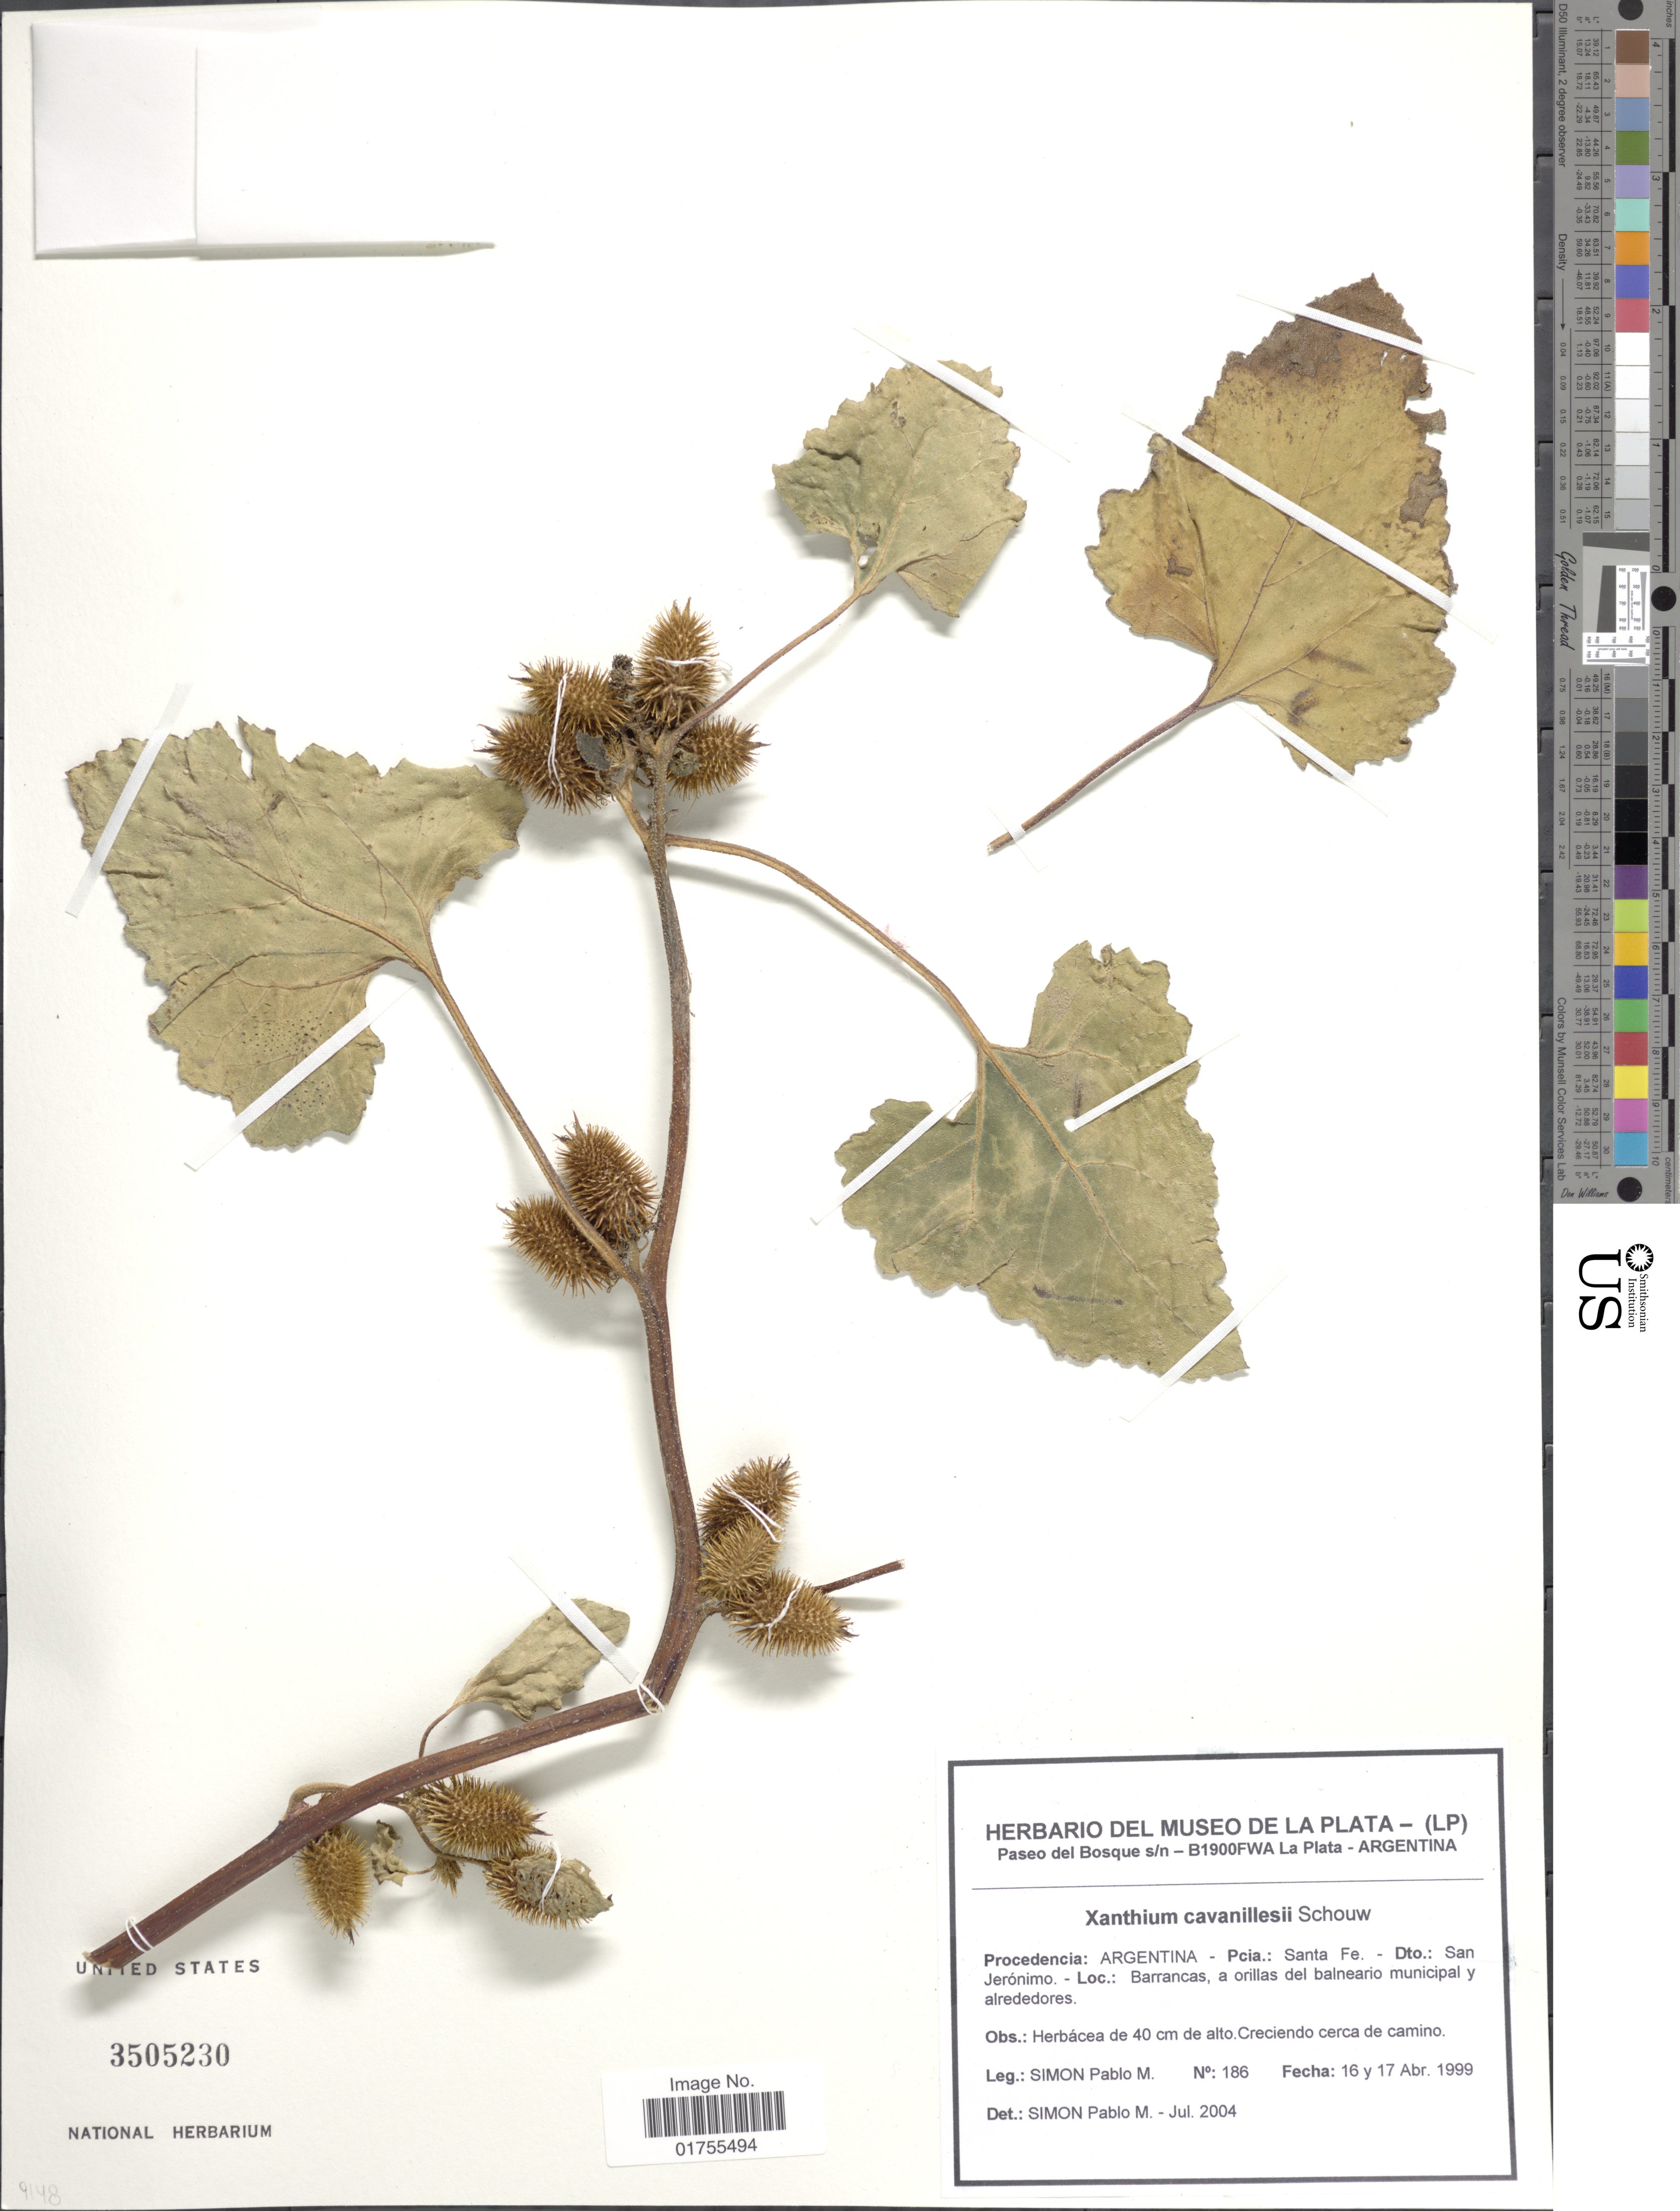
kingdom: Plantae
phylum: Tracheophyta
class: Magnoliopsida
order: Asterales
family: Asteraceae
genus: Xanthium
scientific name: Xanthium cavanillesii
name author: Schouw ex Didr.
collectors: S. Pablo M.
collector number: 186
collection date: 1999-04-16/1999-04-17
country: Argentina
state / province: Santa Fe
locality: Pcia: Santa Fe, Dto. San Jeronimo - Barrancas, a orillas del balneario municipal y alrededores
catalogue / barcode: US 3505230